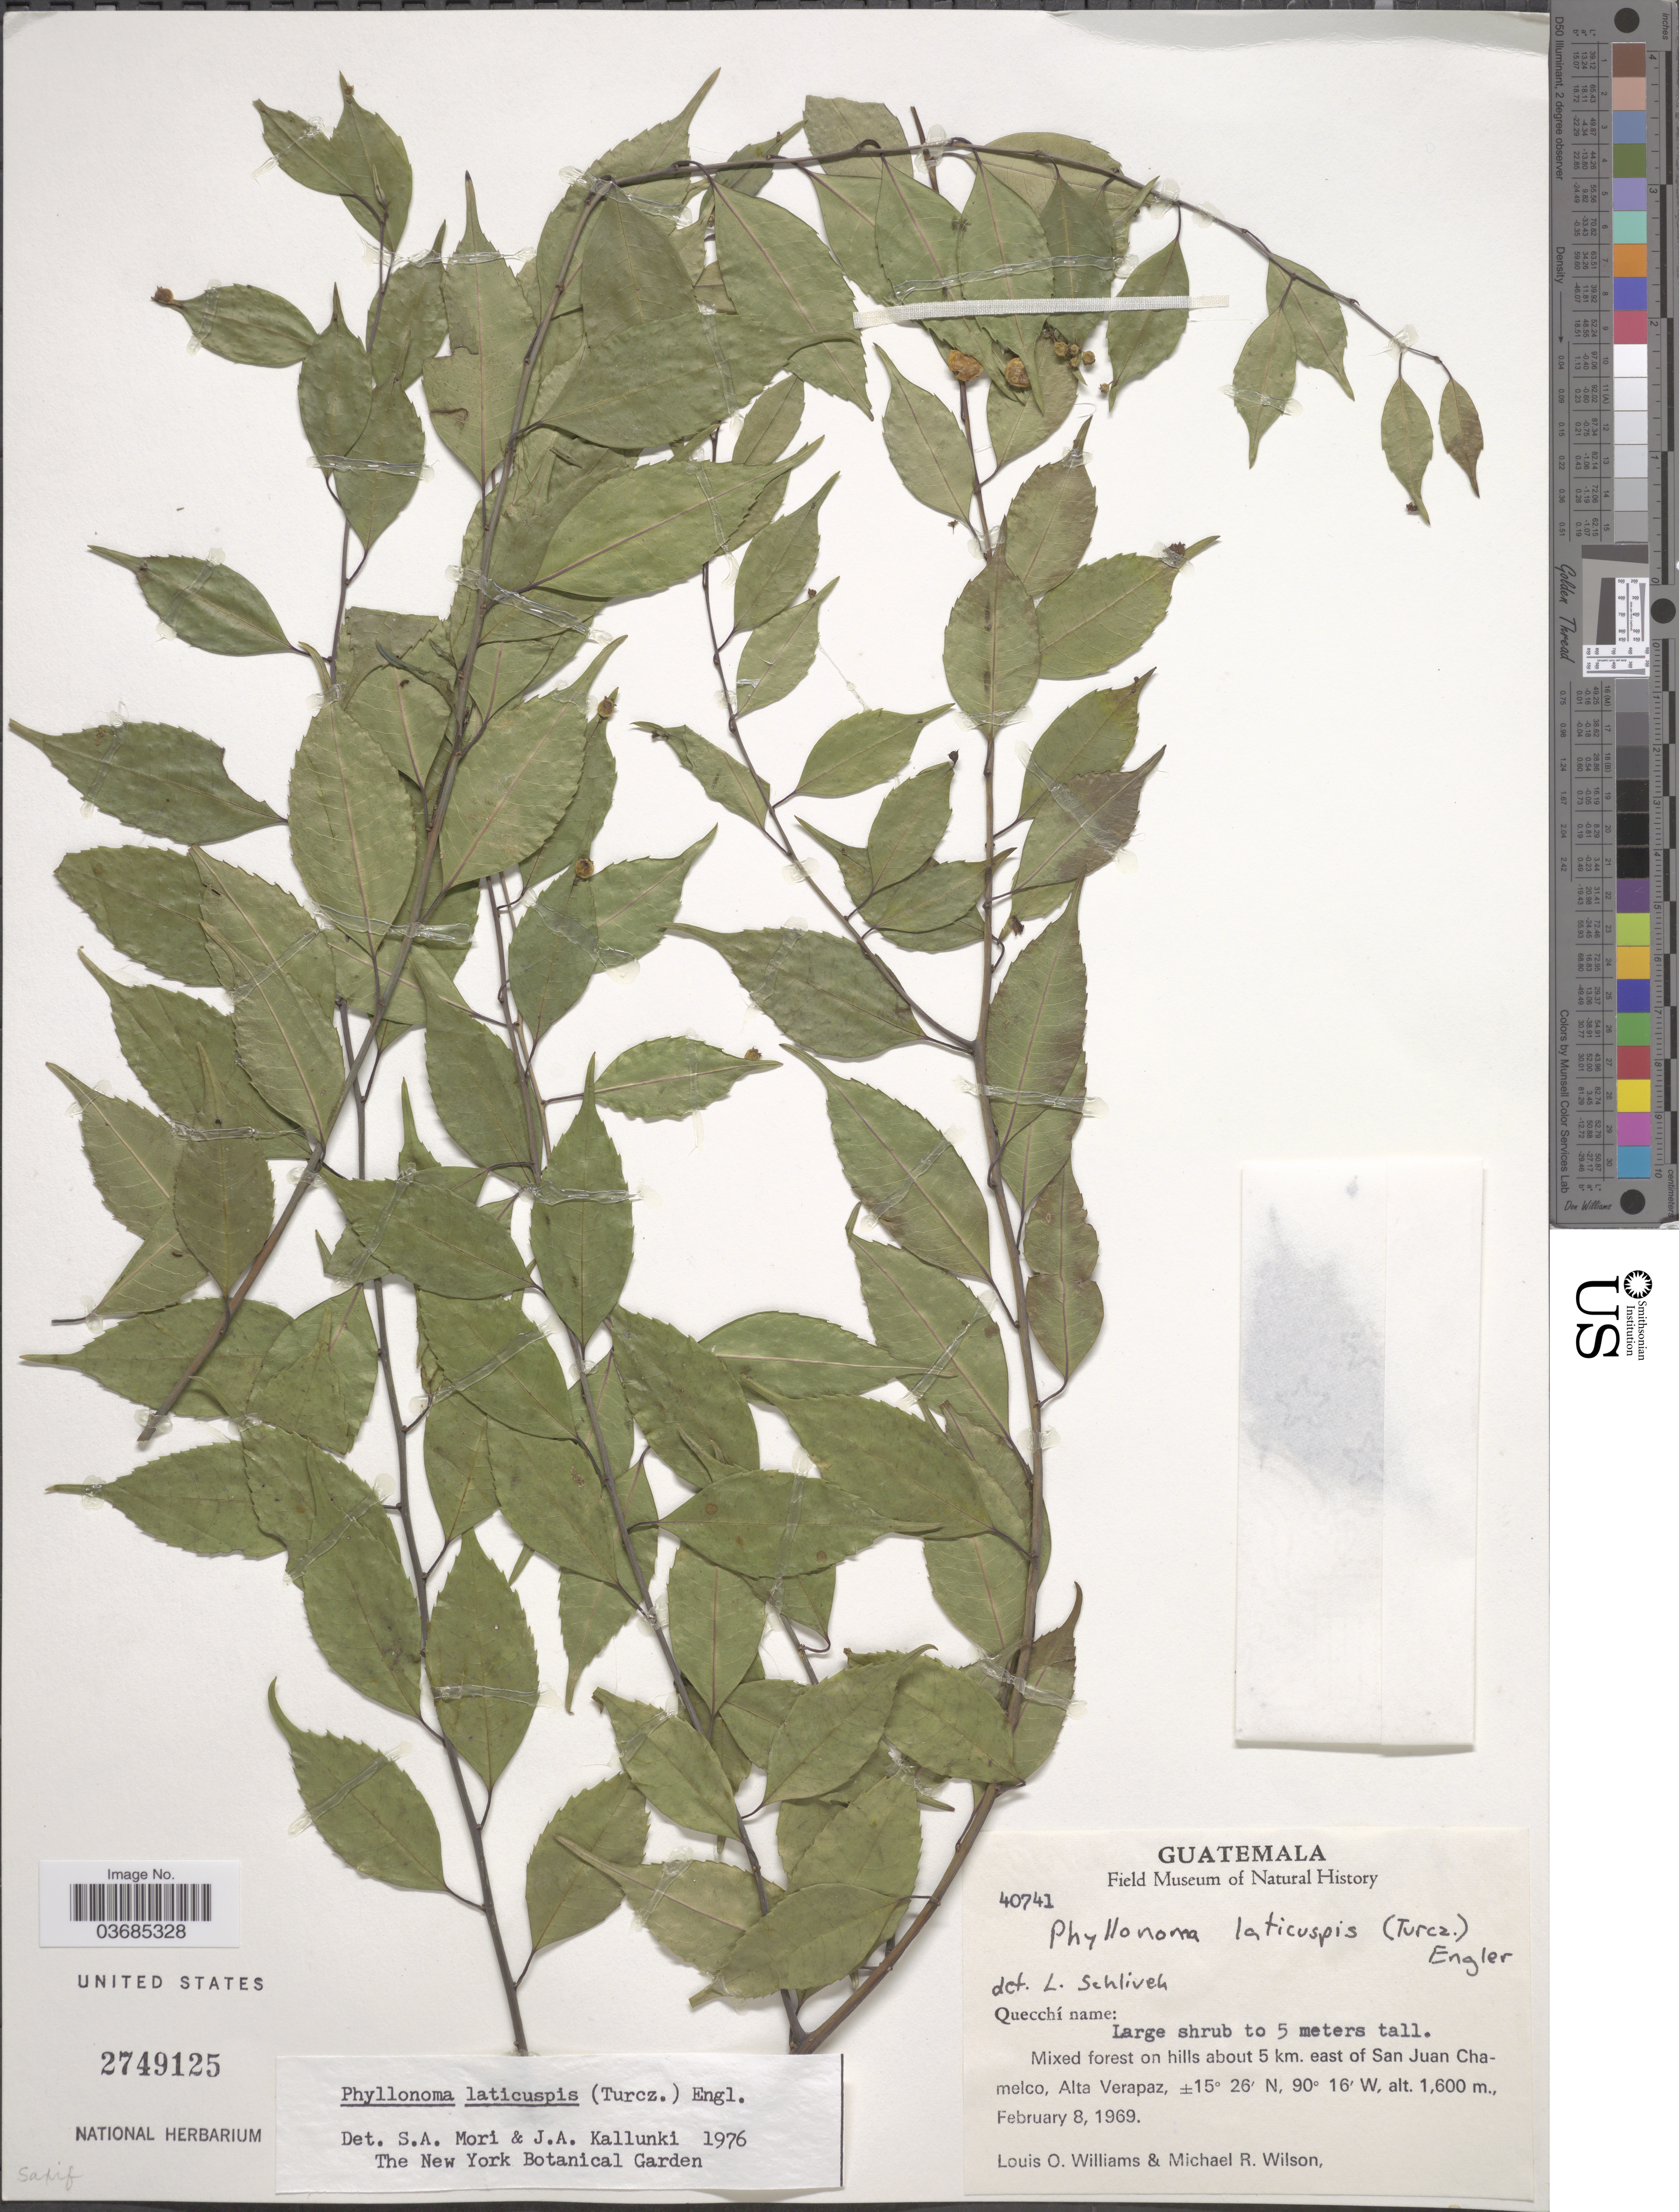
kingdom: Plantae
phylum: Tracheophyta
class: Magnoliopsida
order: Aquifoliales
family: Phyllonomaceae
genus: Phyllonoma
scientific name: Phyllonoma laticuspis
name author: (Turcz.) Engl.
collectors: L. O. Williams & M. Wilson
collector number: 40741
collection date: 1969-02-08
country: Guatemala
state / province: Alta Verapaz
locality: Mixed forest on hills about 5 km. east of San Juan Chamelco.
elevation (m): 1600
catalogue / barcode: US 2749125